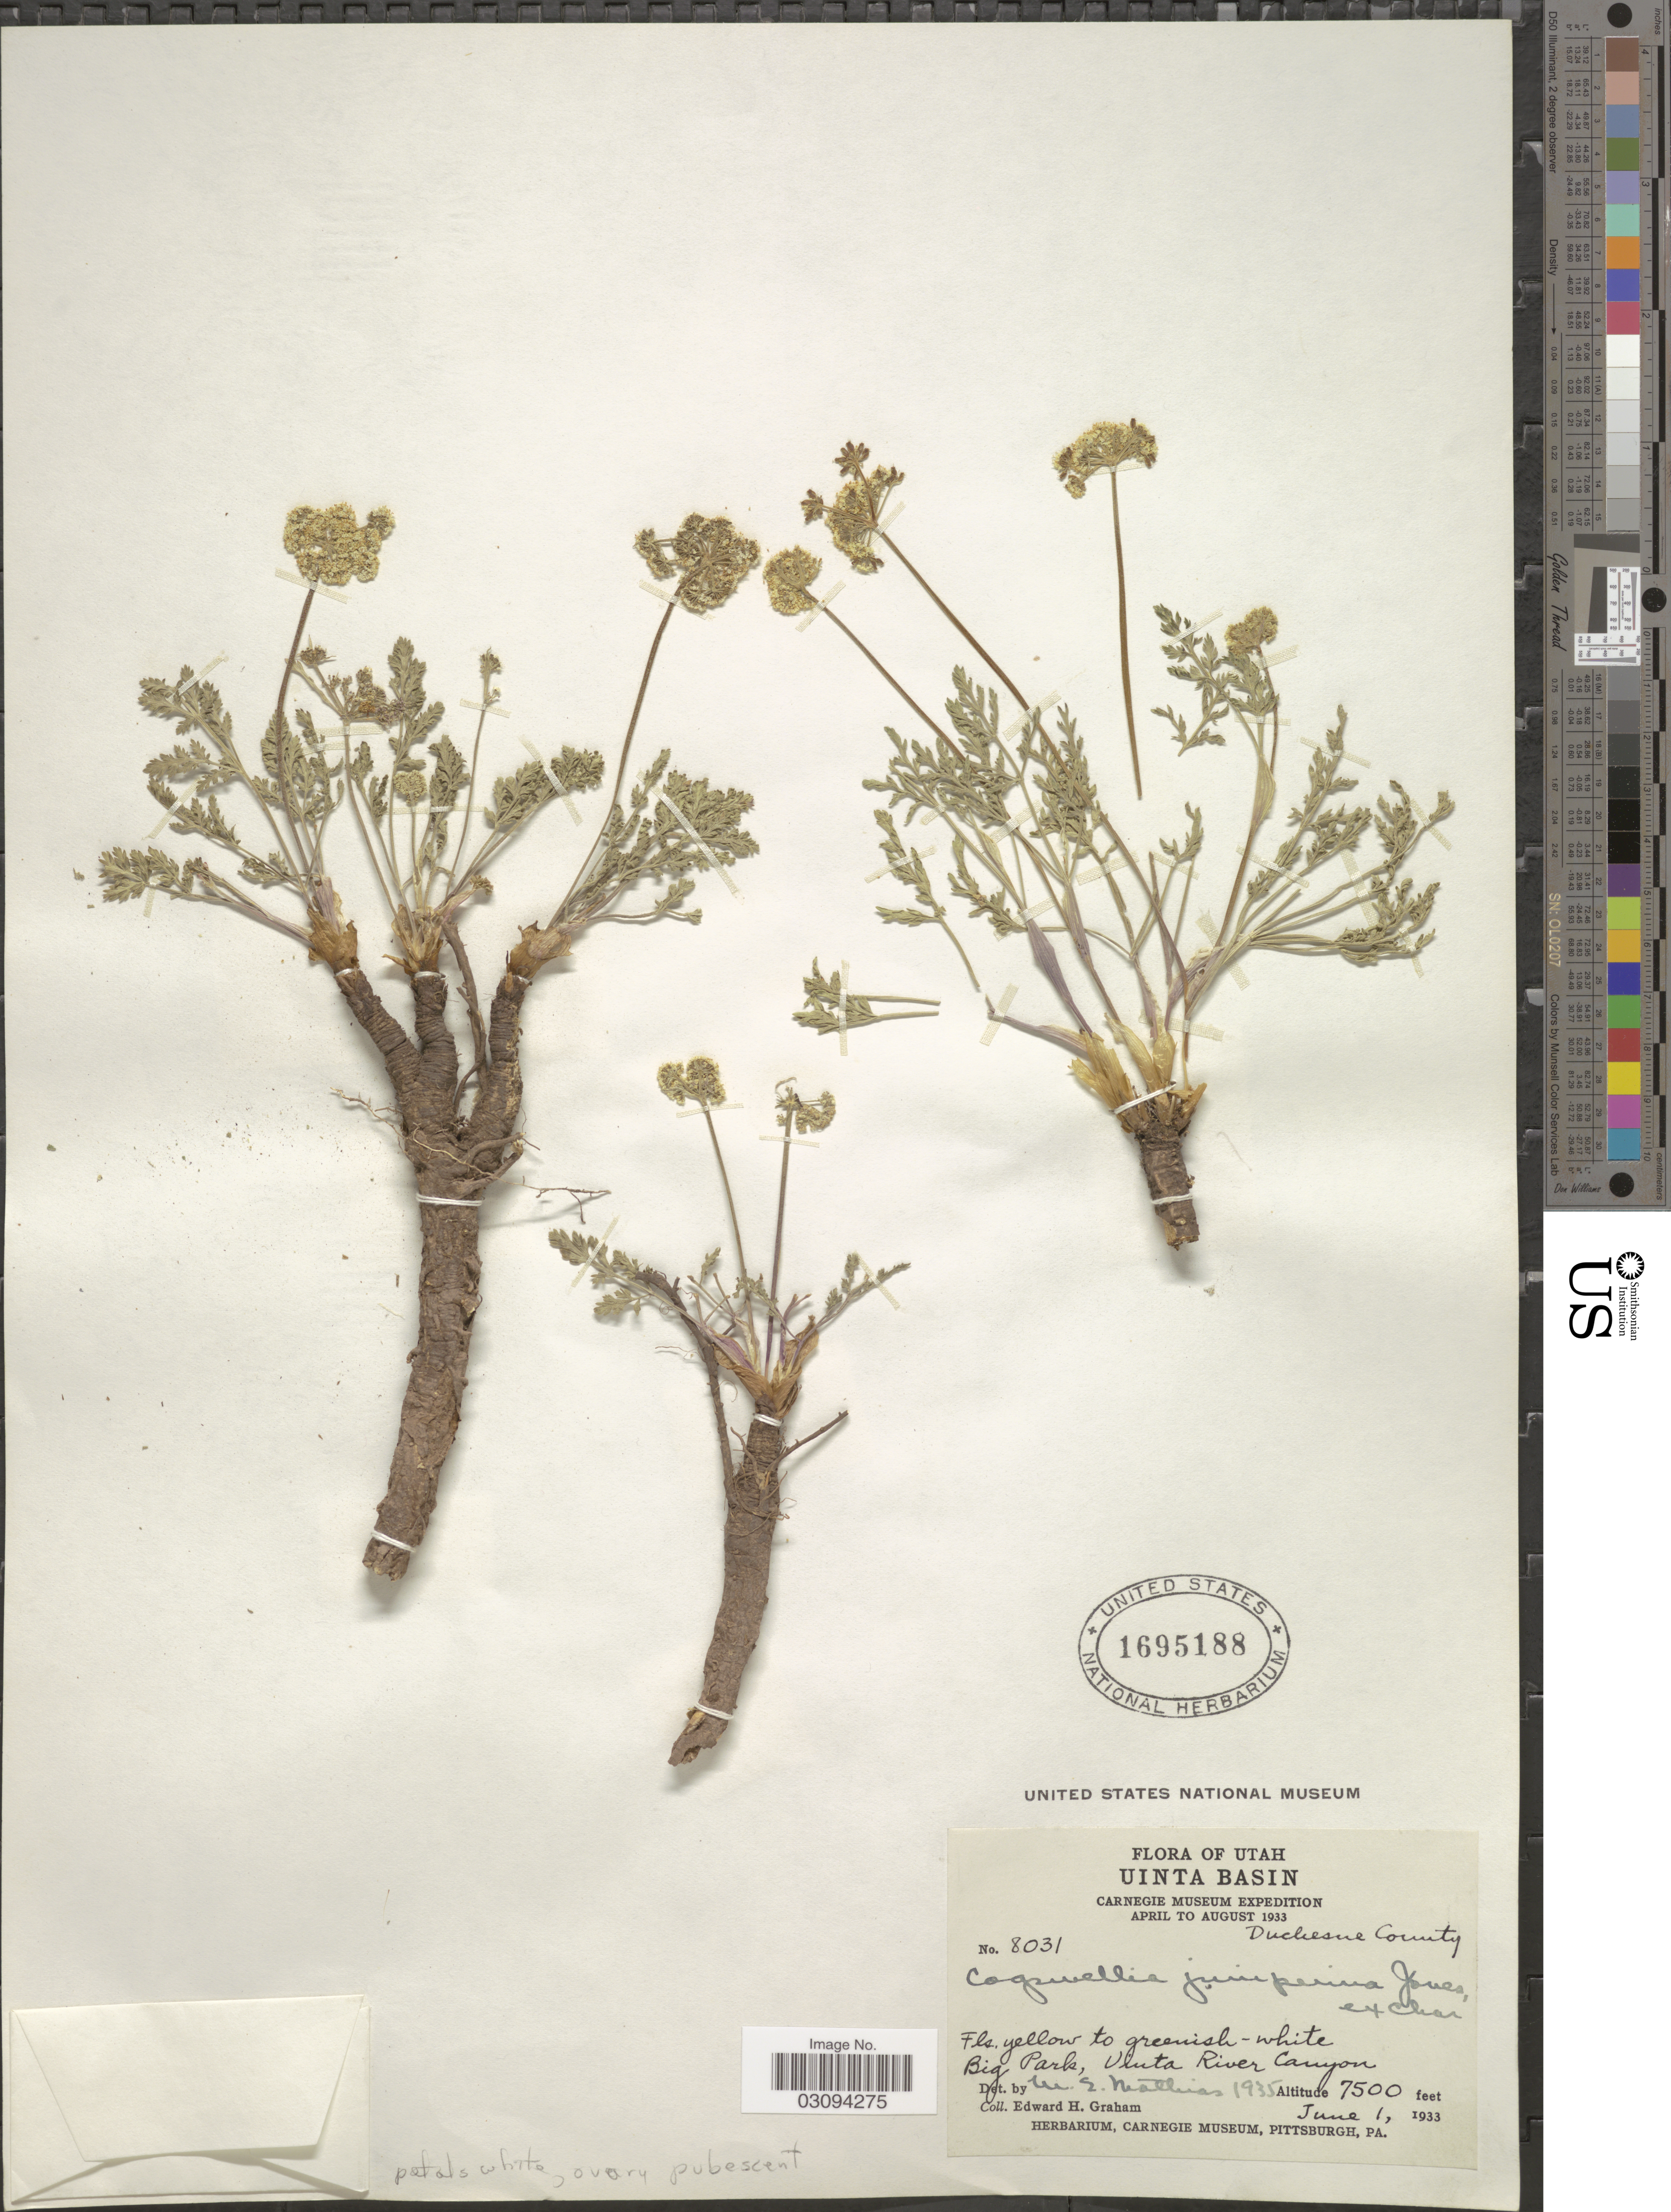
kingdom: Plantae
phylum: Tracheophyta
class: Magnoliopsida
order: Apiales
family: Apiaceae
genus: Lomatium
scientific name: Lomatium juniperinum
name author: (M.E. Jones) J.M. Coult. & Rose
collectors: E. H. Graham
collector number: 8031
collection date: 1933-06-01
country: United States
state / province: Utah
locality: Uinta Basin. Duchesne County. Big Park, Uinta River Canyon.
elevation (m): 2286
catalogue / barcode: US 1695188